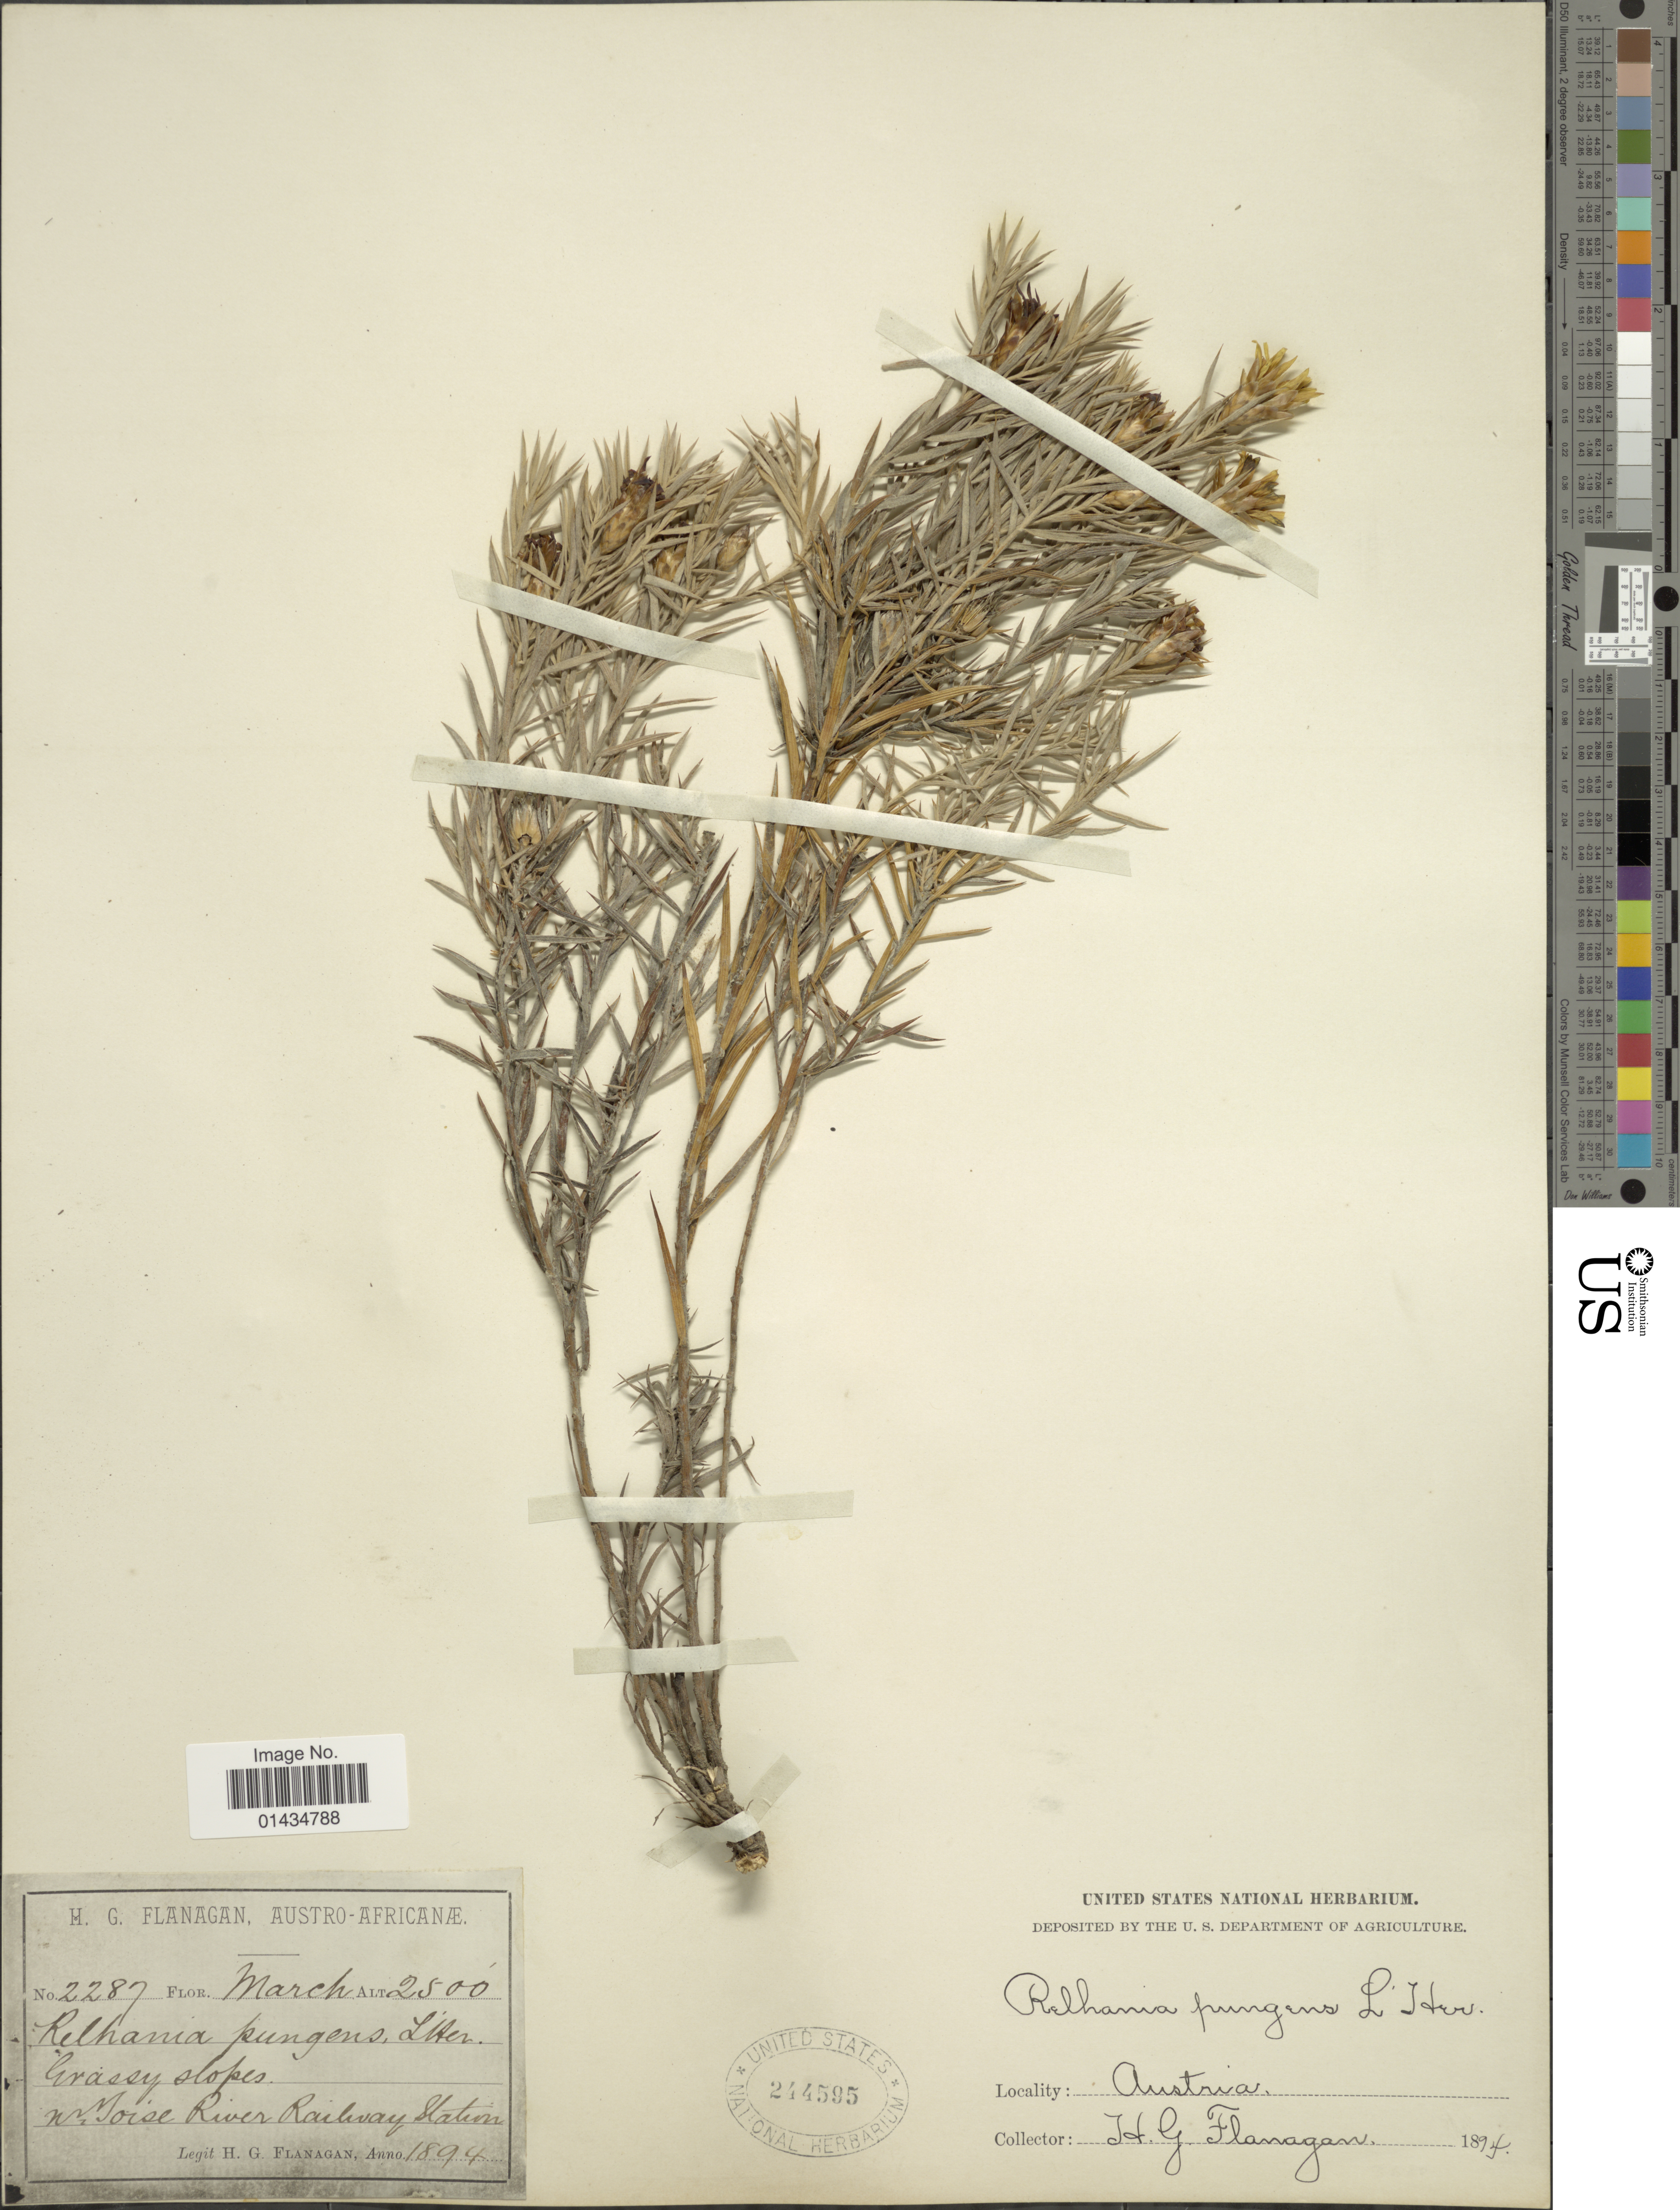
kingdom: Plantae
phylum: Tracheophyta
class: Magnoliopsida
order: Asterales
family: Asteraceae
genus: Relhania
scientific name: Relhania pungens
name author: L'Hér.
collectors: H. Flanagan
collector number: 2287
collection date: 1894-03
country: Austria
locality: Grassy slopes, NW Moise River Ralway-Station [interpreted]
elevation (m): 762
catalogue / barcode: US 244595